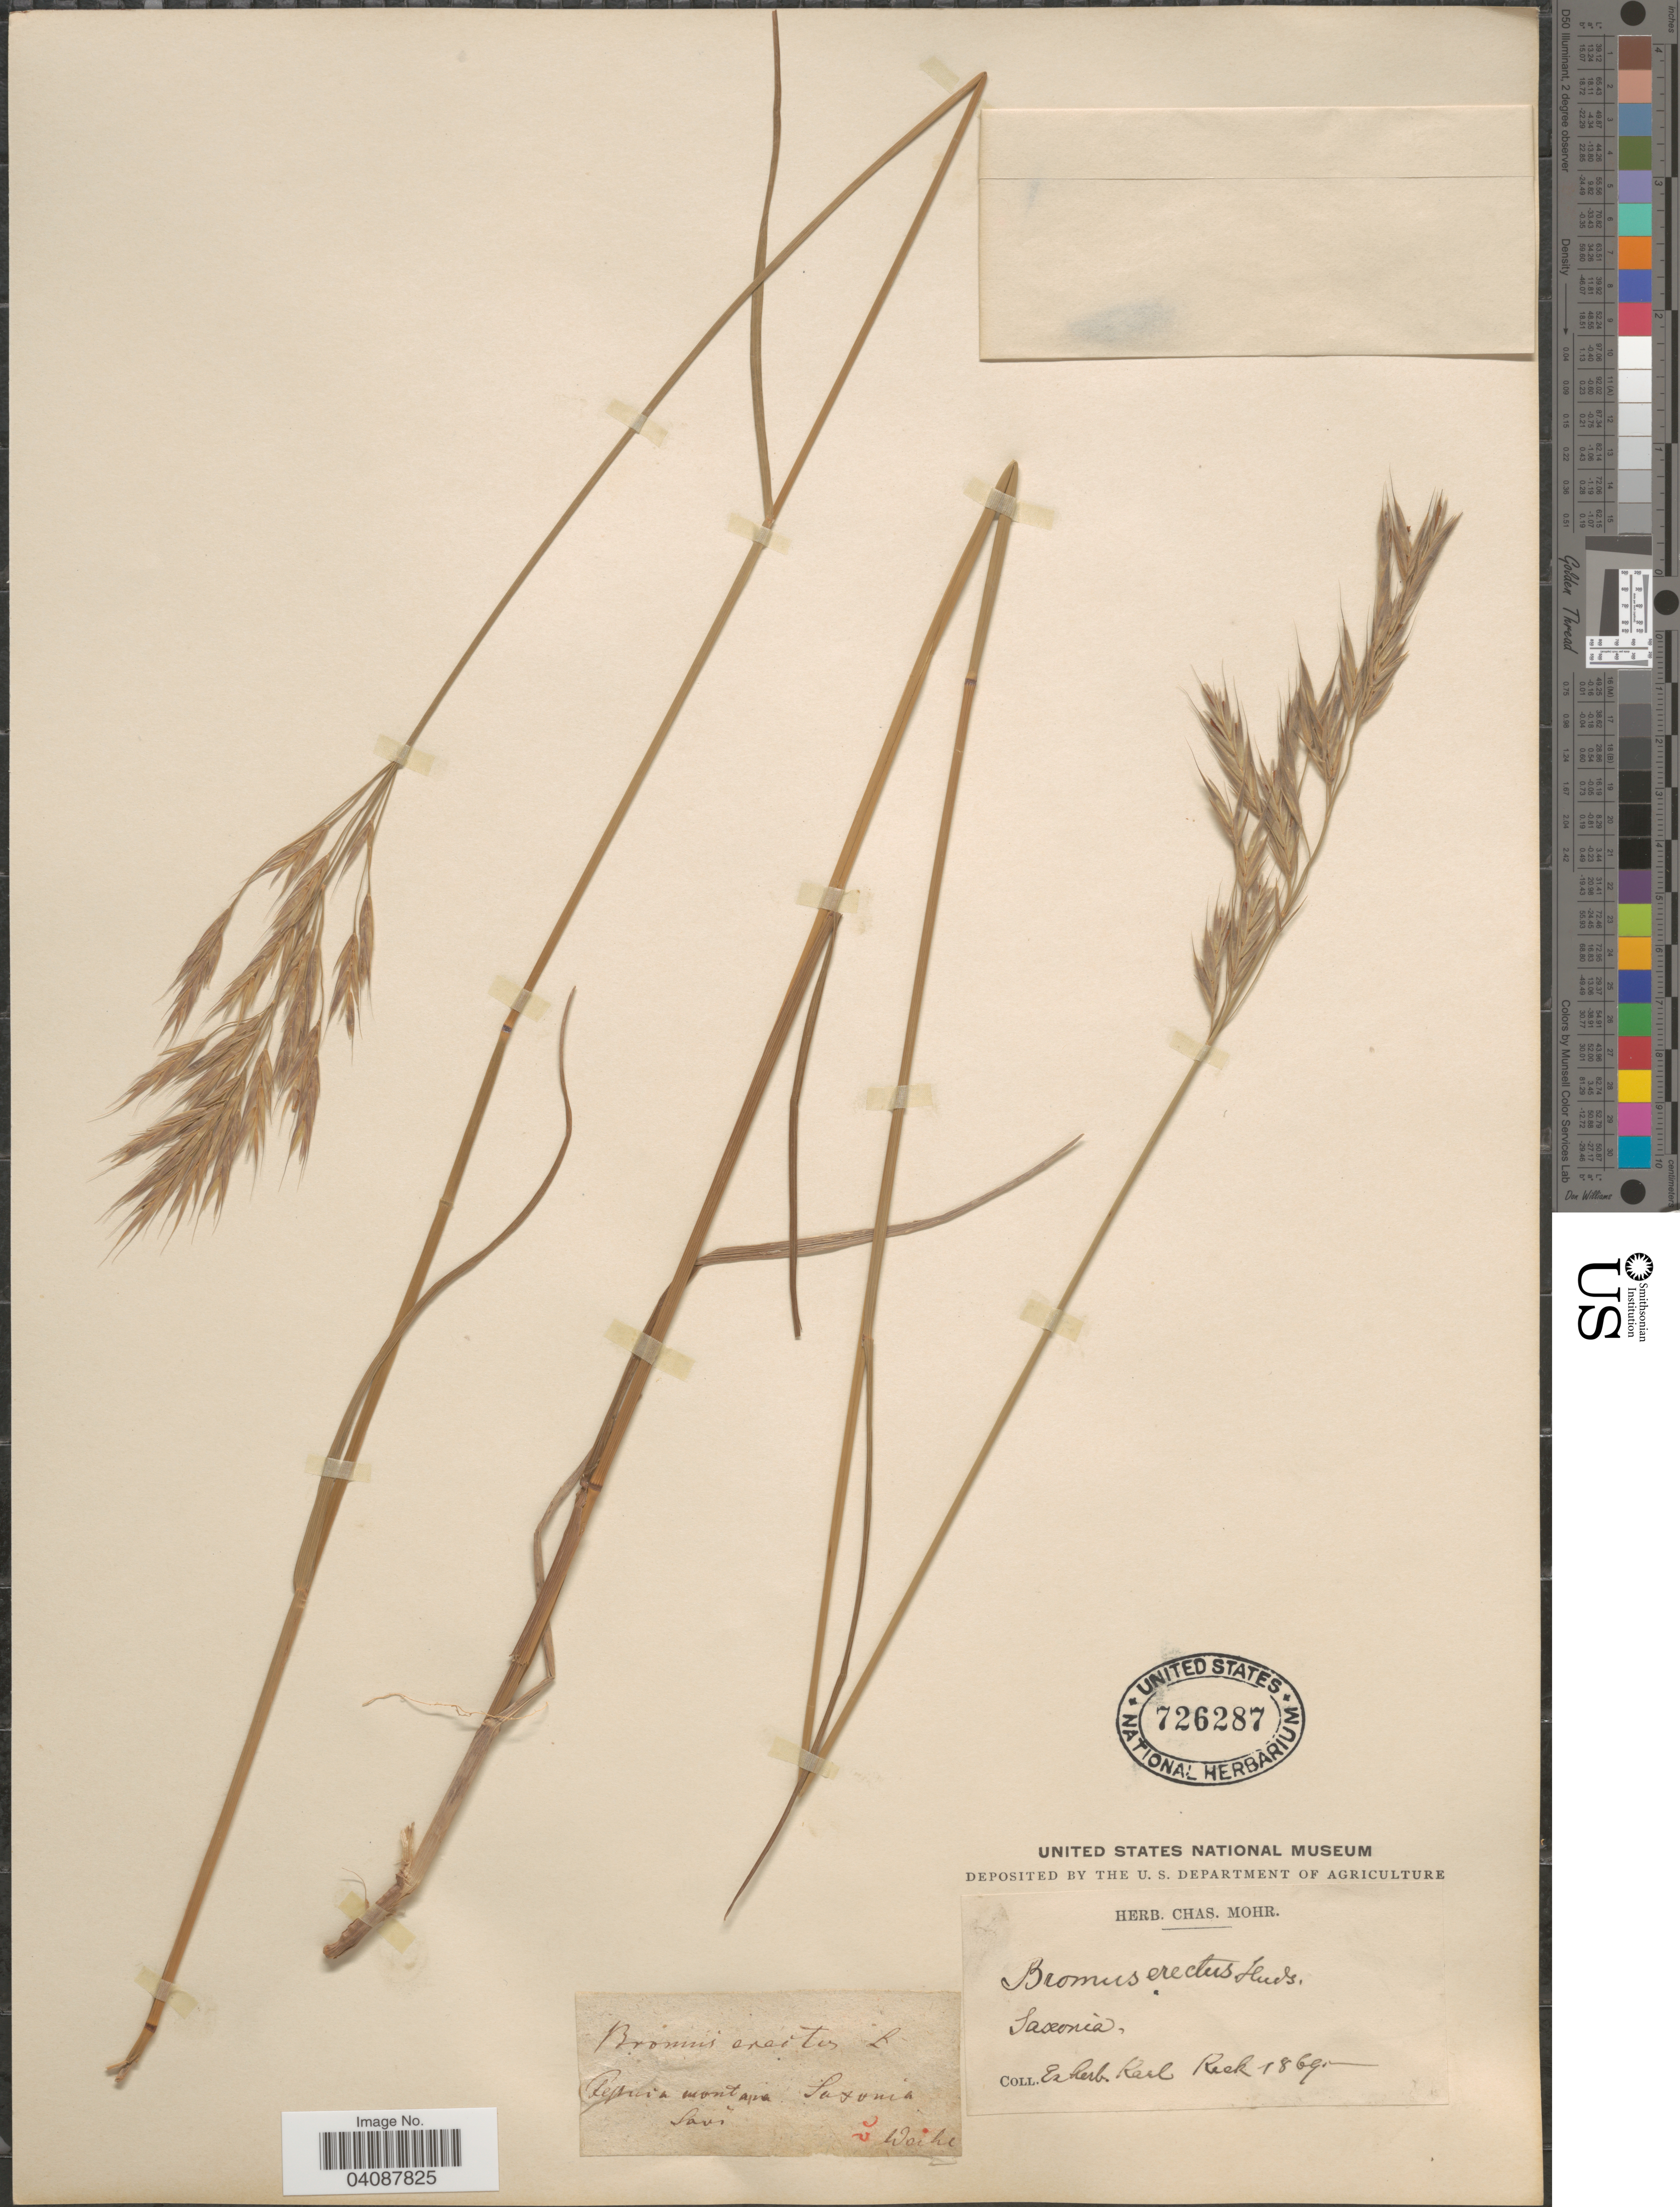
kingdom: Plantae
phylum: Tracheophyta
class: Liliopsida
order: Poales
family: Poaceae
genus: Bromus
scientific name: Bromus erectus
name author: Huds.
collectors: -- Keck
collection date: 1869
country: Germany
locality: Saxonia.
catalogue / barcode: US 726287